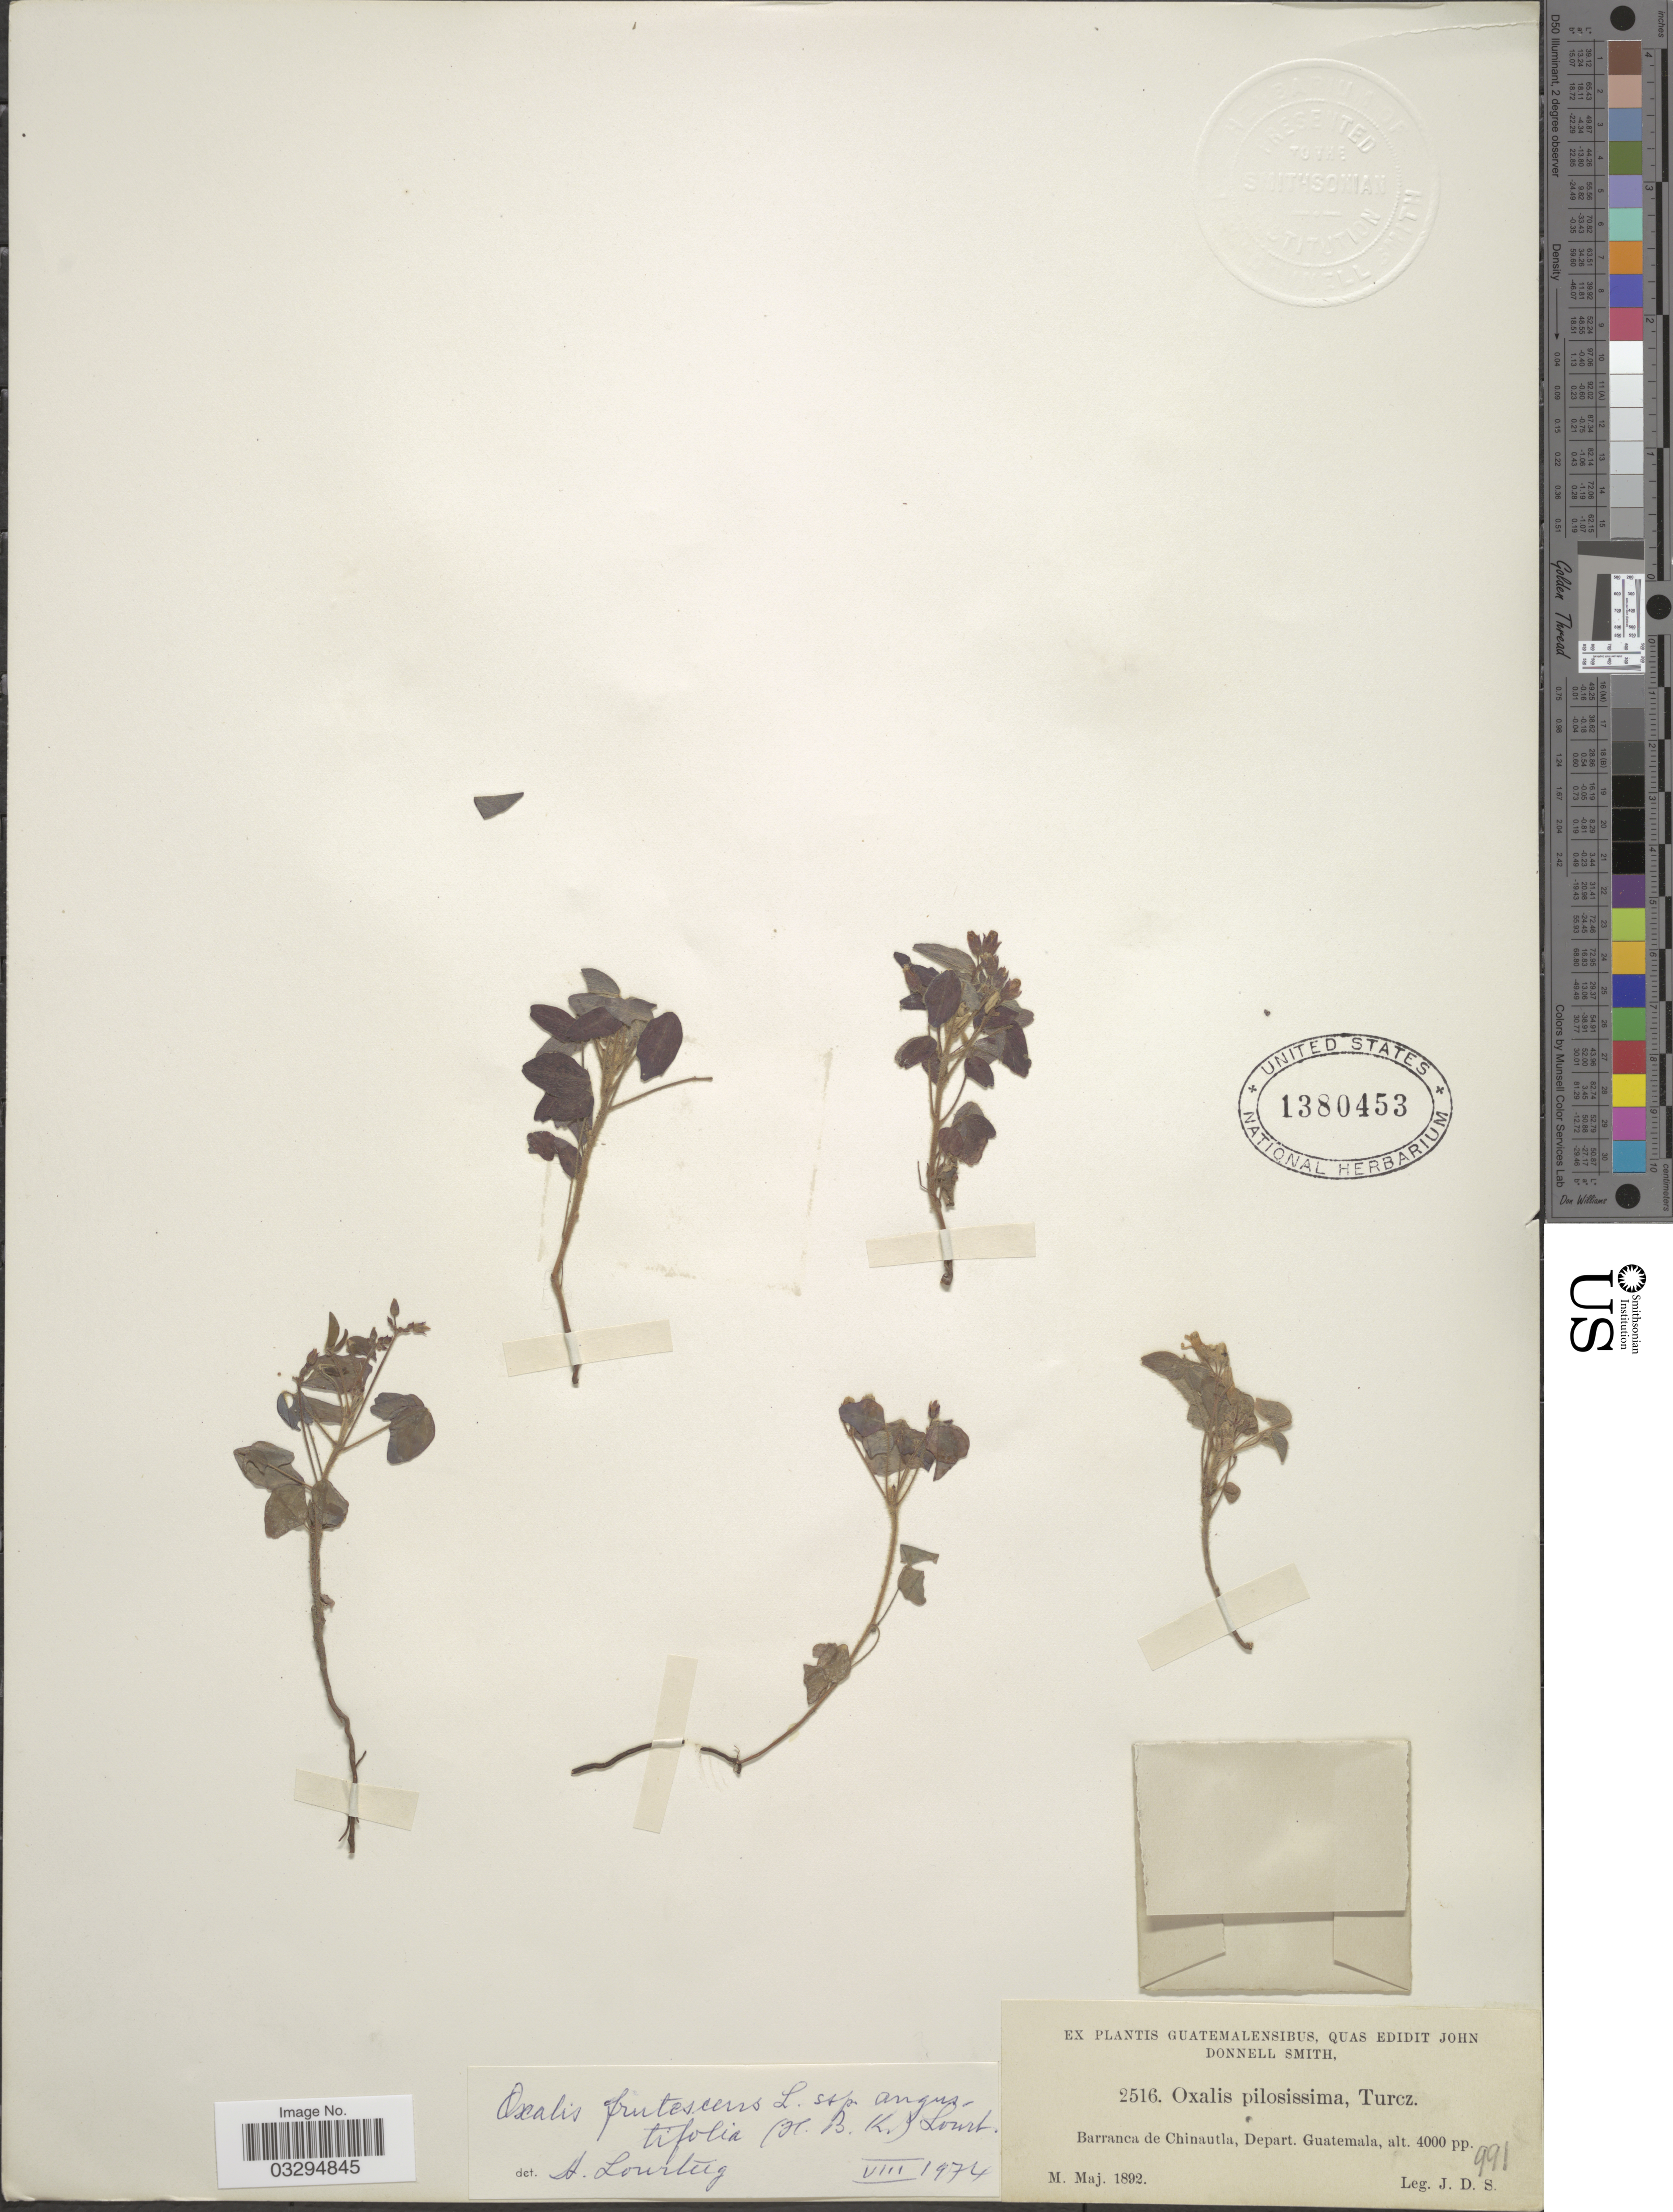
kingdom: Plantae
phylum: Tracheophyta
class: Magnoliopsida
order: Oxalidales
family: Oxalidaceae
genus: Oxalis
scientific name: Oxalis frutescens subsp. angustifolia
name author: (Kunth) Lourteig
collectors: J. Donnell Smith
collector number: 2516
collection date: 1892-05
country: Guatemala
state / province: Guatemala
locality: Barranca de Chinautla, Depart. Guatemala.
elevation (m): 1219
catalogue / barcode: US 1380453